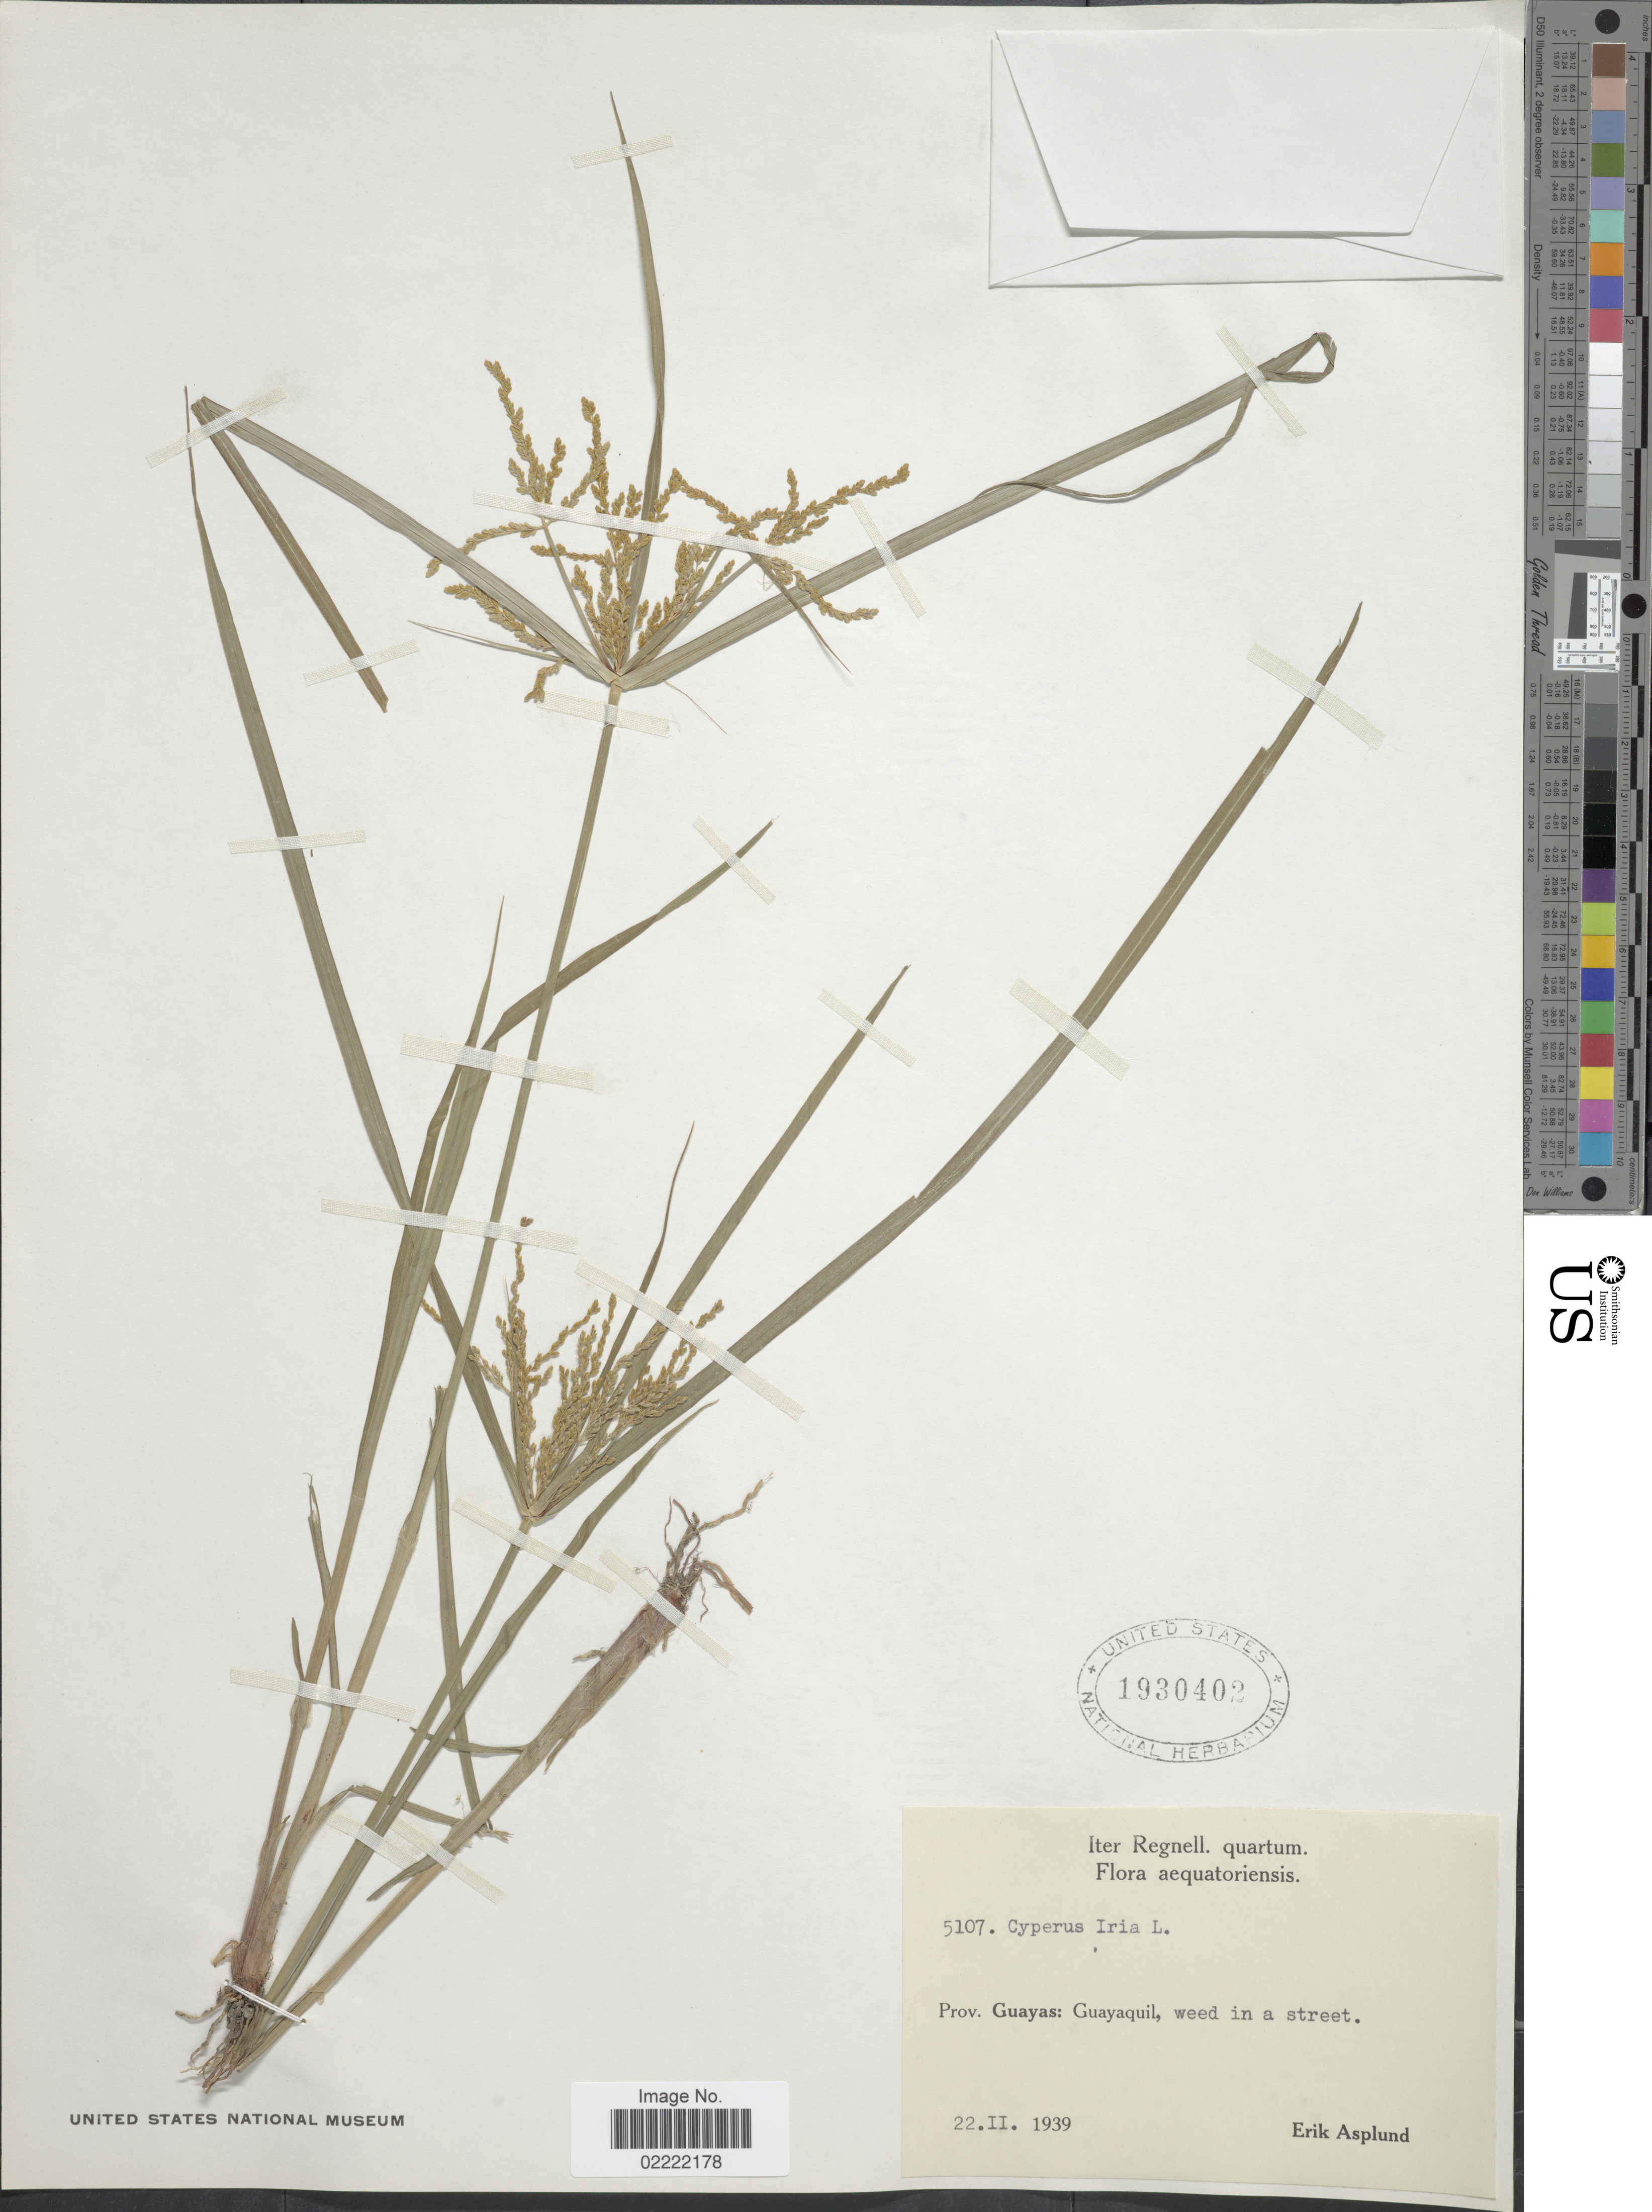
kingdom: Plantae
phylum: Tracheophyta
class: Liliopsida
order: Poales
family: Cyperaceae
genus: Cyperus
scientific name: Cyperus iria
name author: L.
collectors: E. Asplund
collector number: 5107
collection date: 1939-02-22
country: Ecuador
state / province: Guayas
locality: Guayaquil, weed in a street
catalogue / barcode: US 1930402